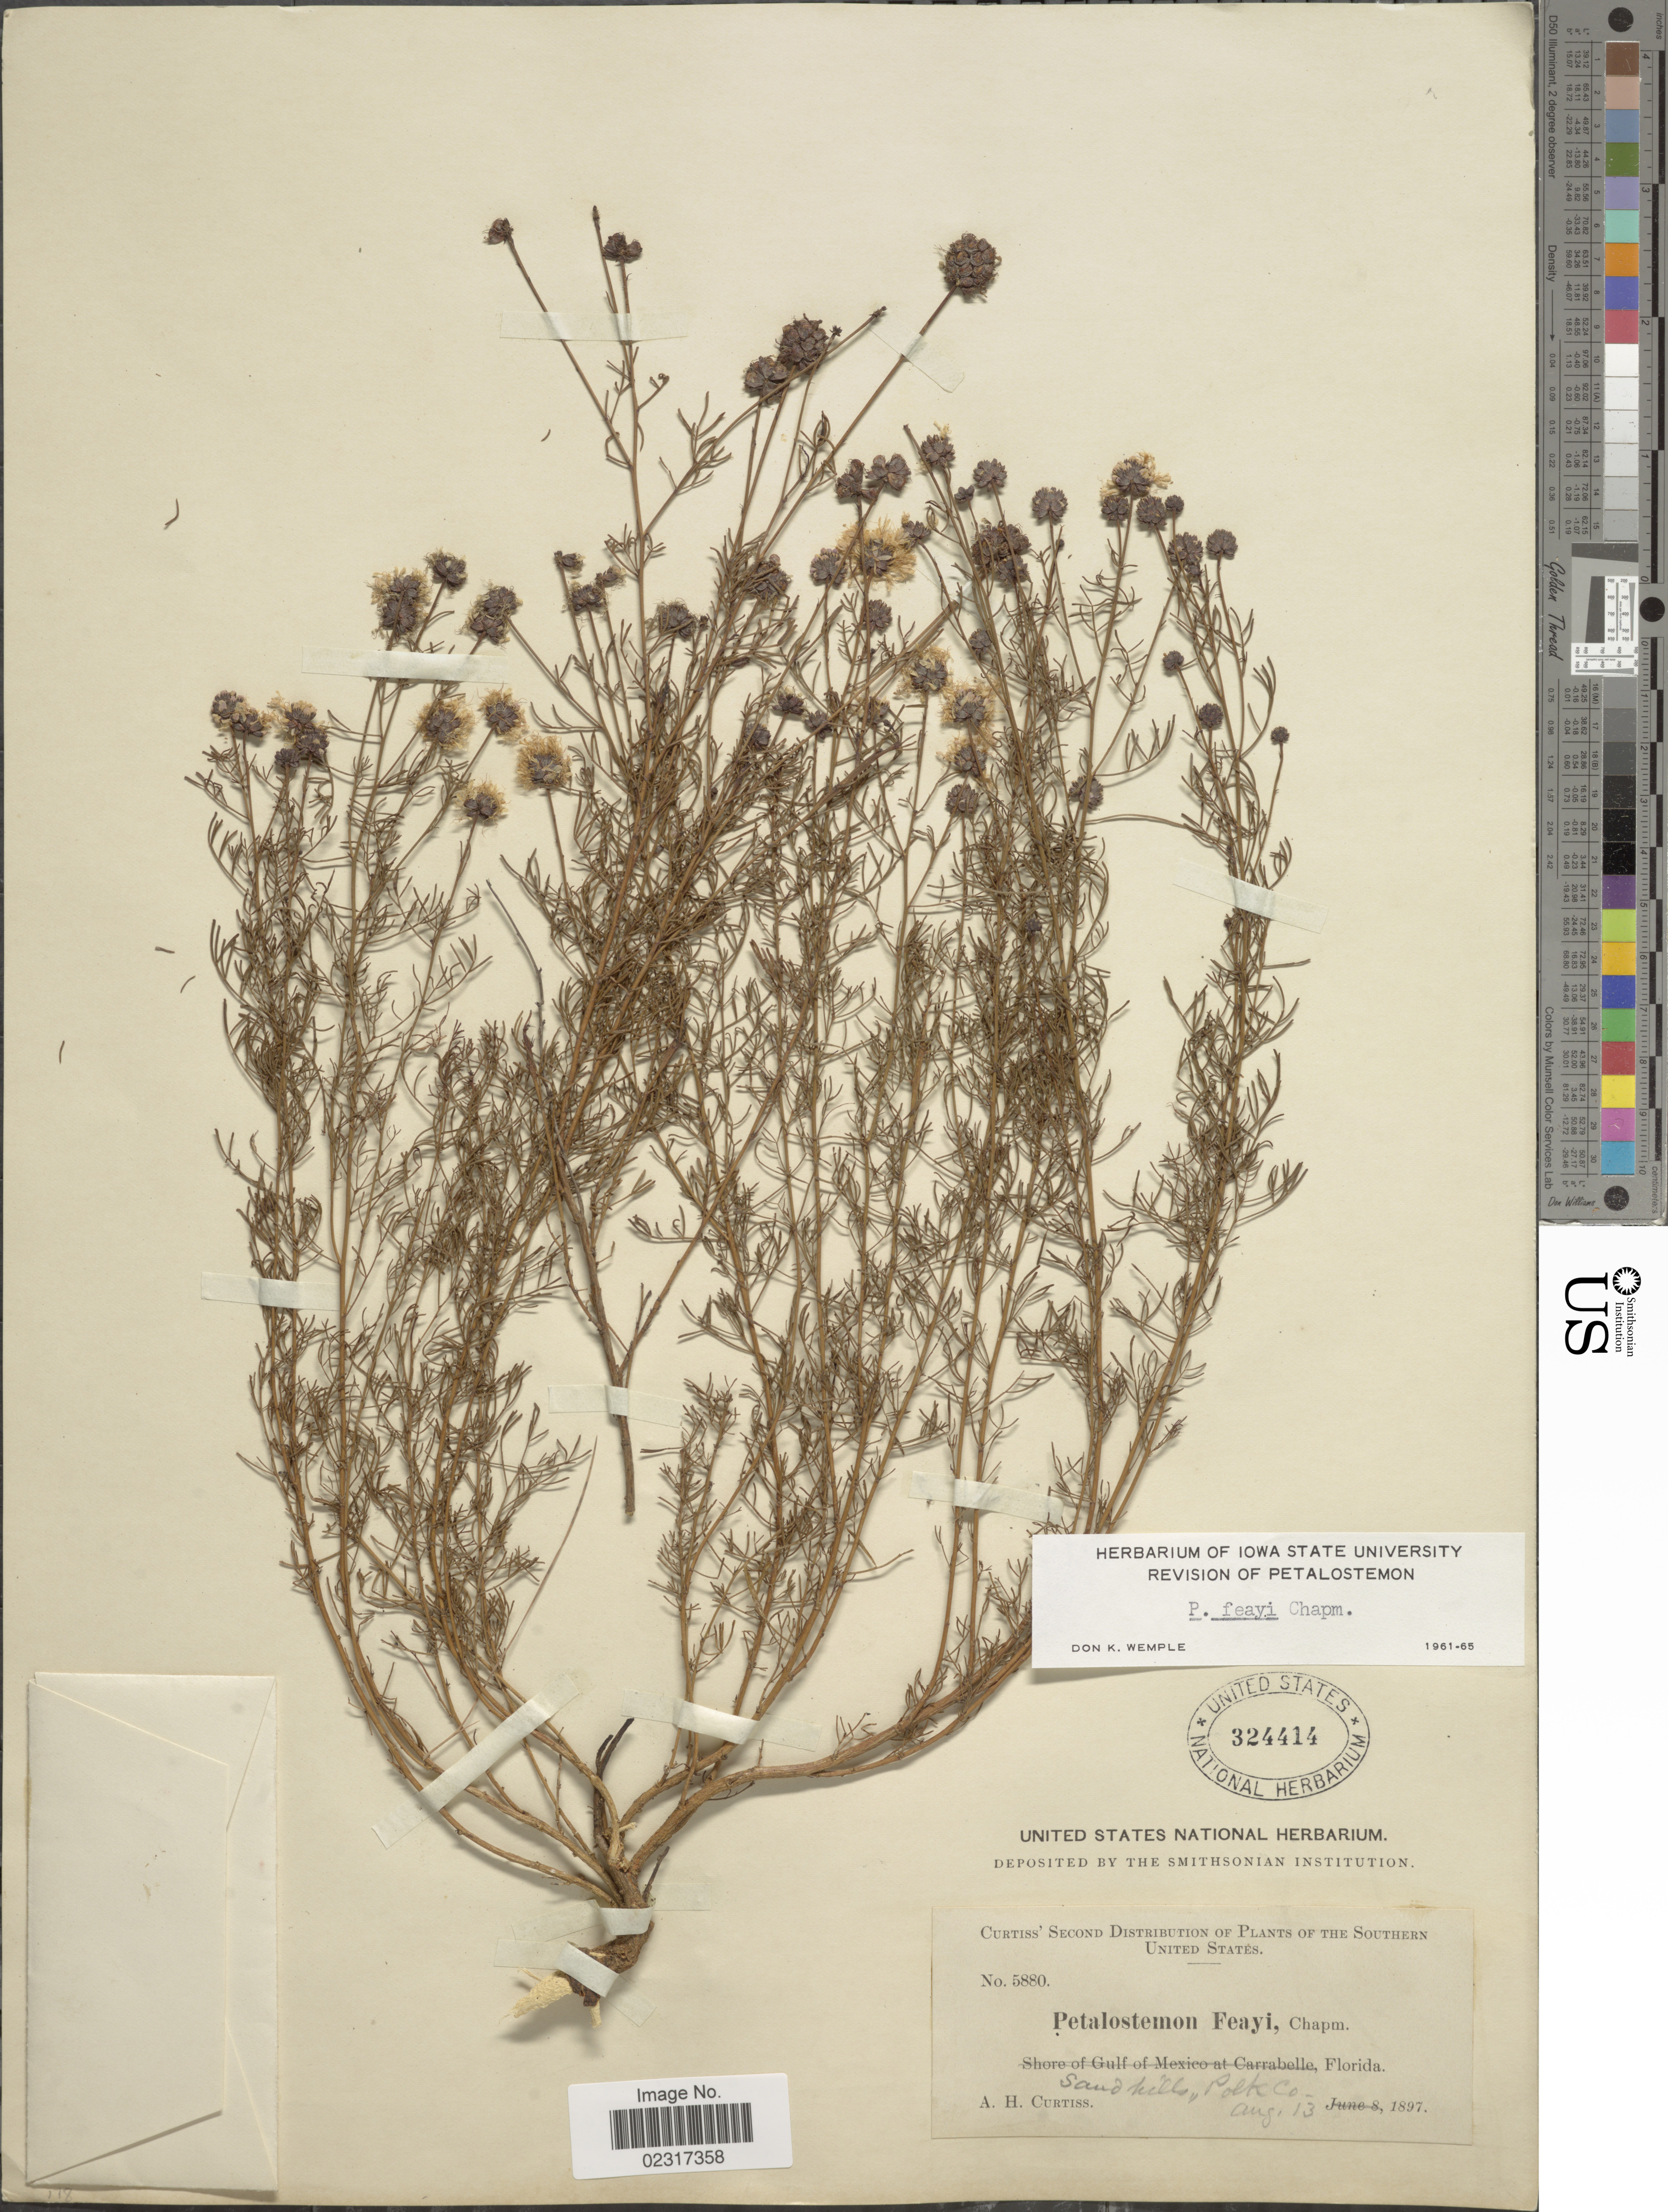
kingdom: Plantae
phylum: Tracheophyta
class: Magnoliopsida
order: Fabales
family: Fabaceae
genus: Dalea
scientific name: Dalea feayi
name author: (Chapm.) Barneby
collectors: A. H. Curtiss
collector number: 5880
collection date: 1897-08-13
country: United States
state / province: Florida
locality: Sand hills, Polk Co.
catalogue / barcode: US 324414